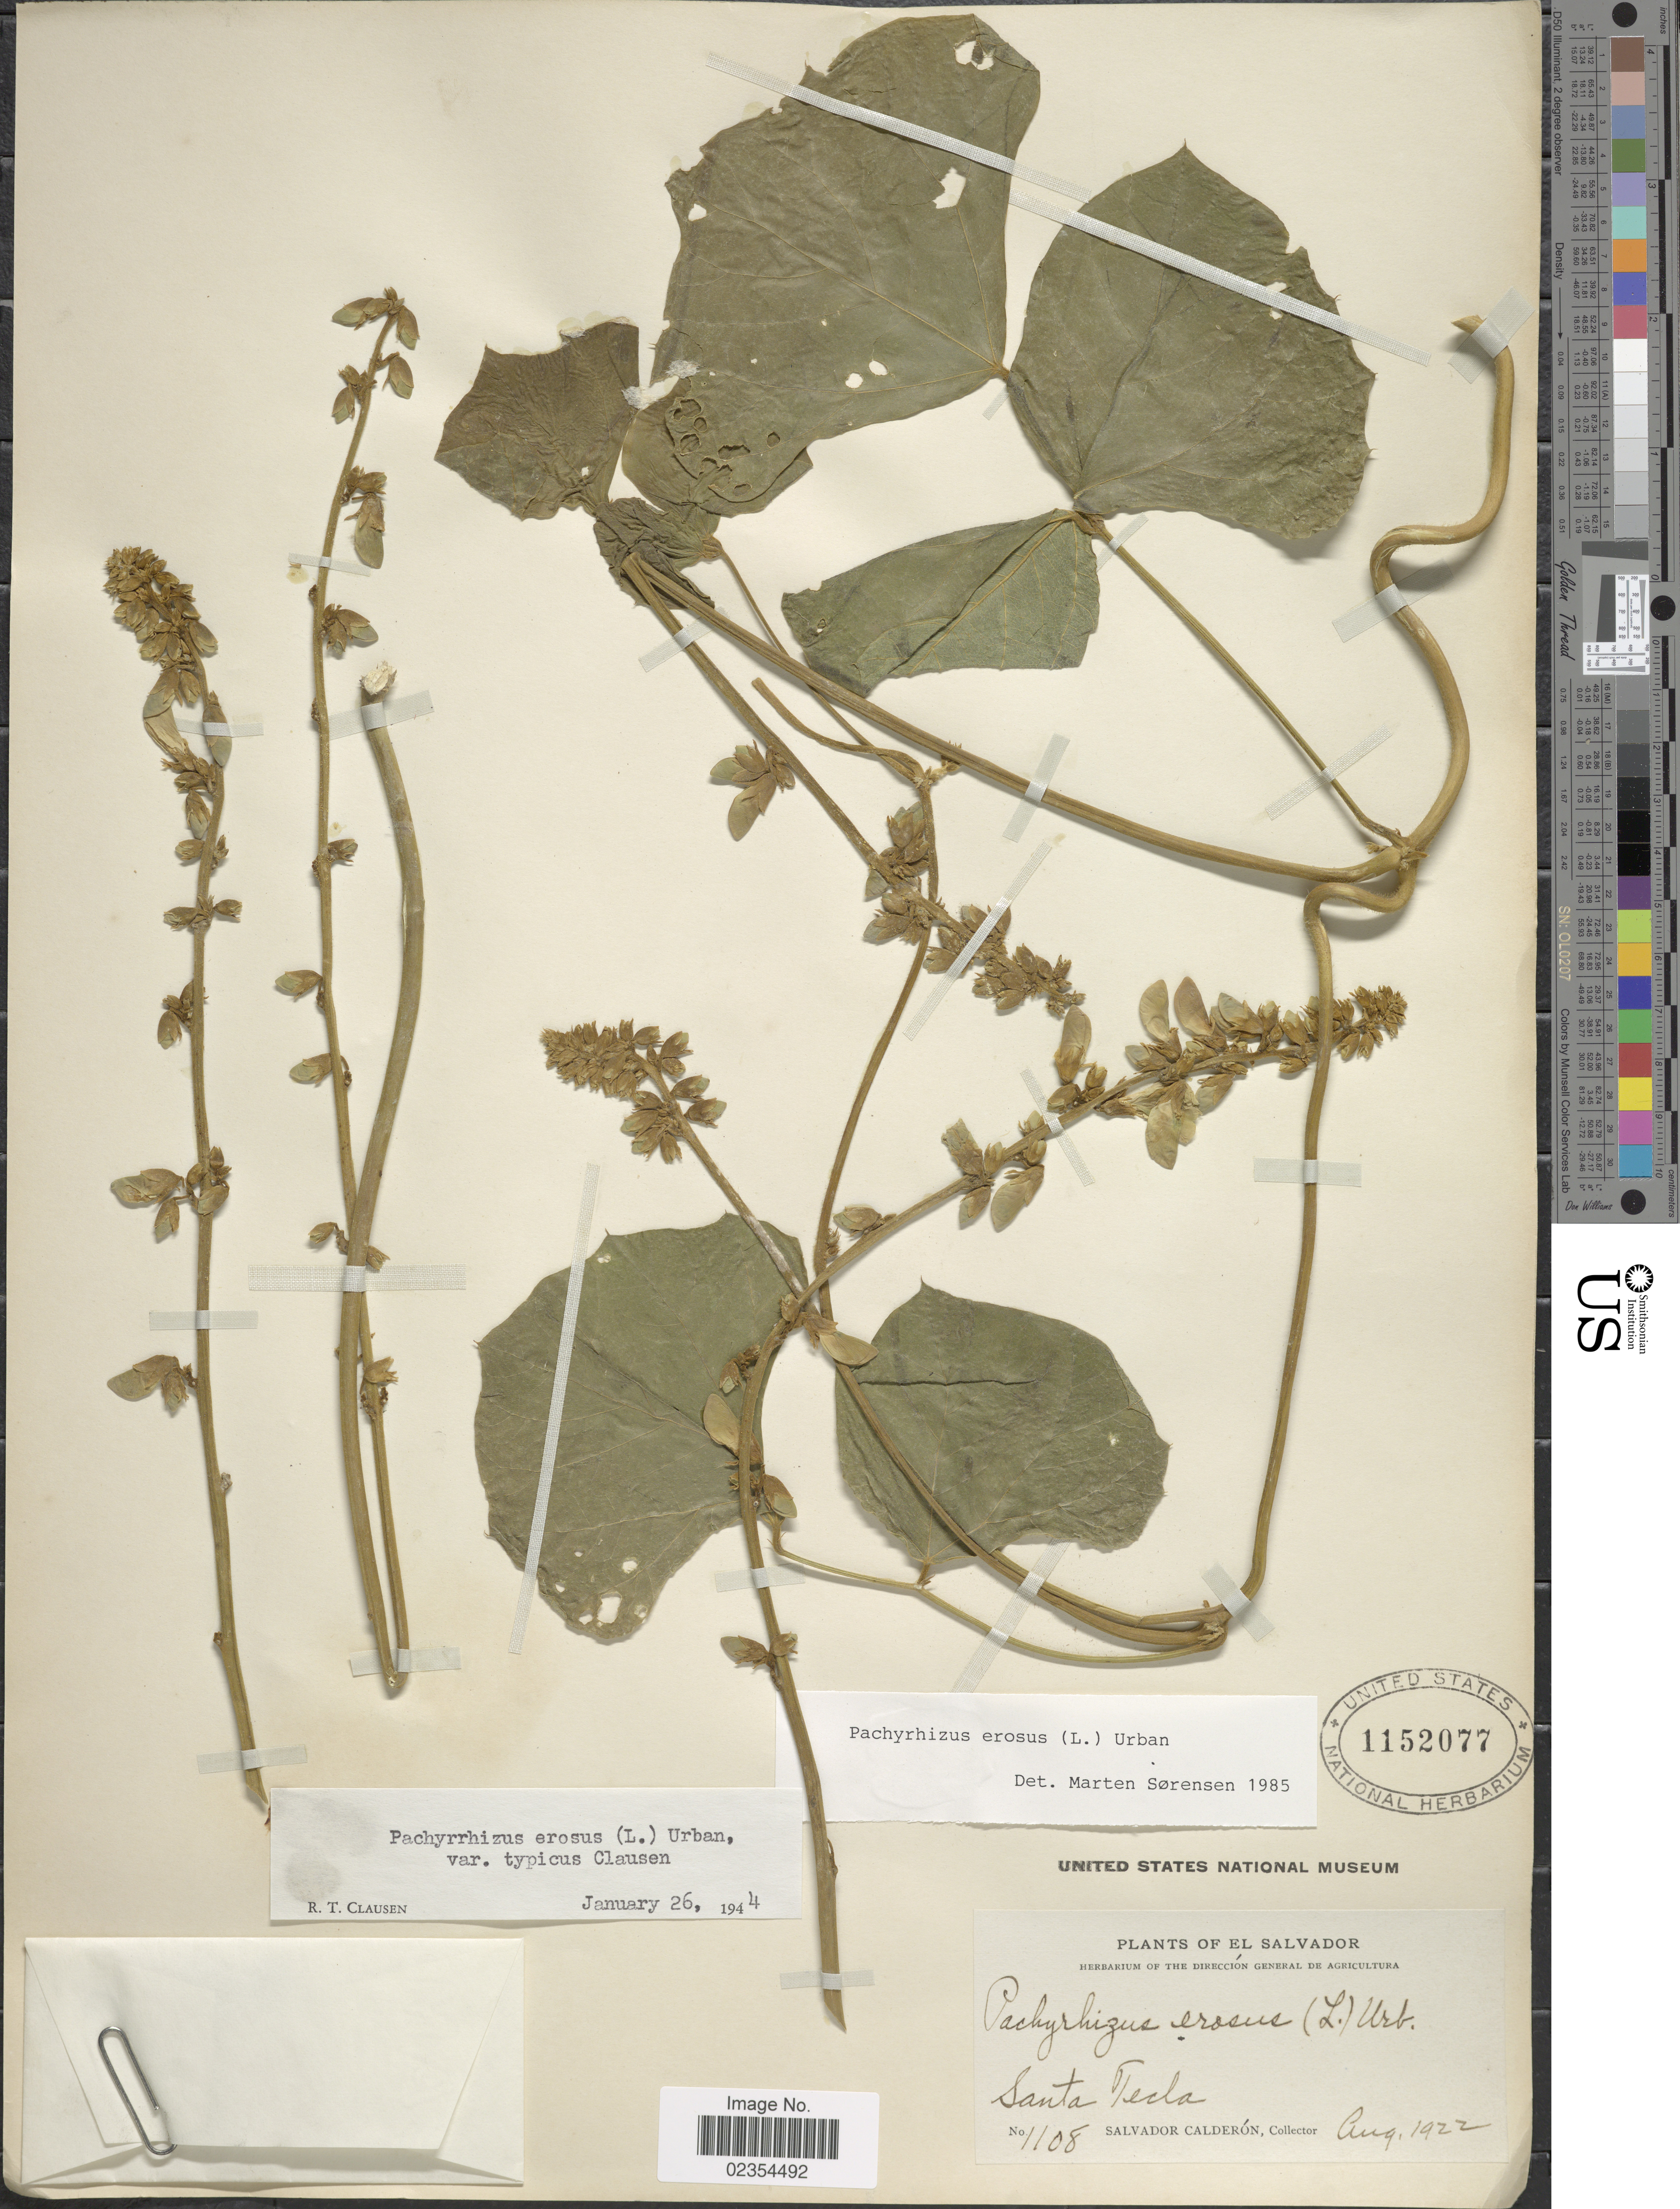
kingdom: Plantae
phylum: Tracheophyta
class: Magnoliopsida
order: Fabales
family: Fabaceae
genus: Pachyrhizus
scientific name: Pachyrhizus erosus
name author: (L.) Urb.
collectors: S. Calderón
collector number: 1108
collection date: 1922-08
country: El Salvador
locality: Santa Tecla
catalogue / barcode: US 1152077